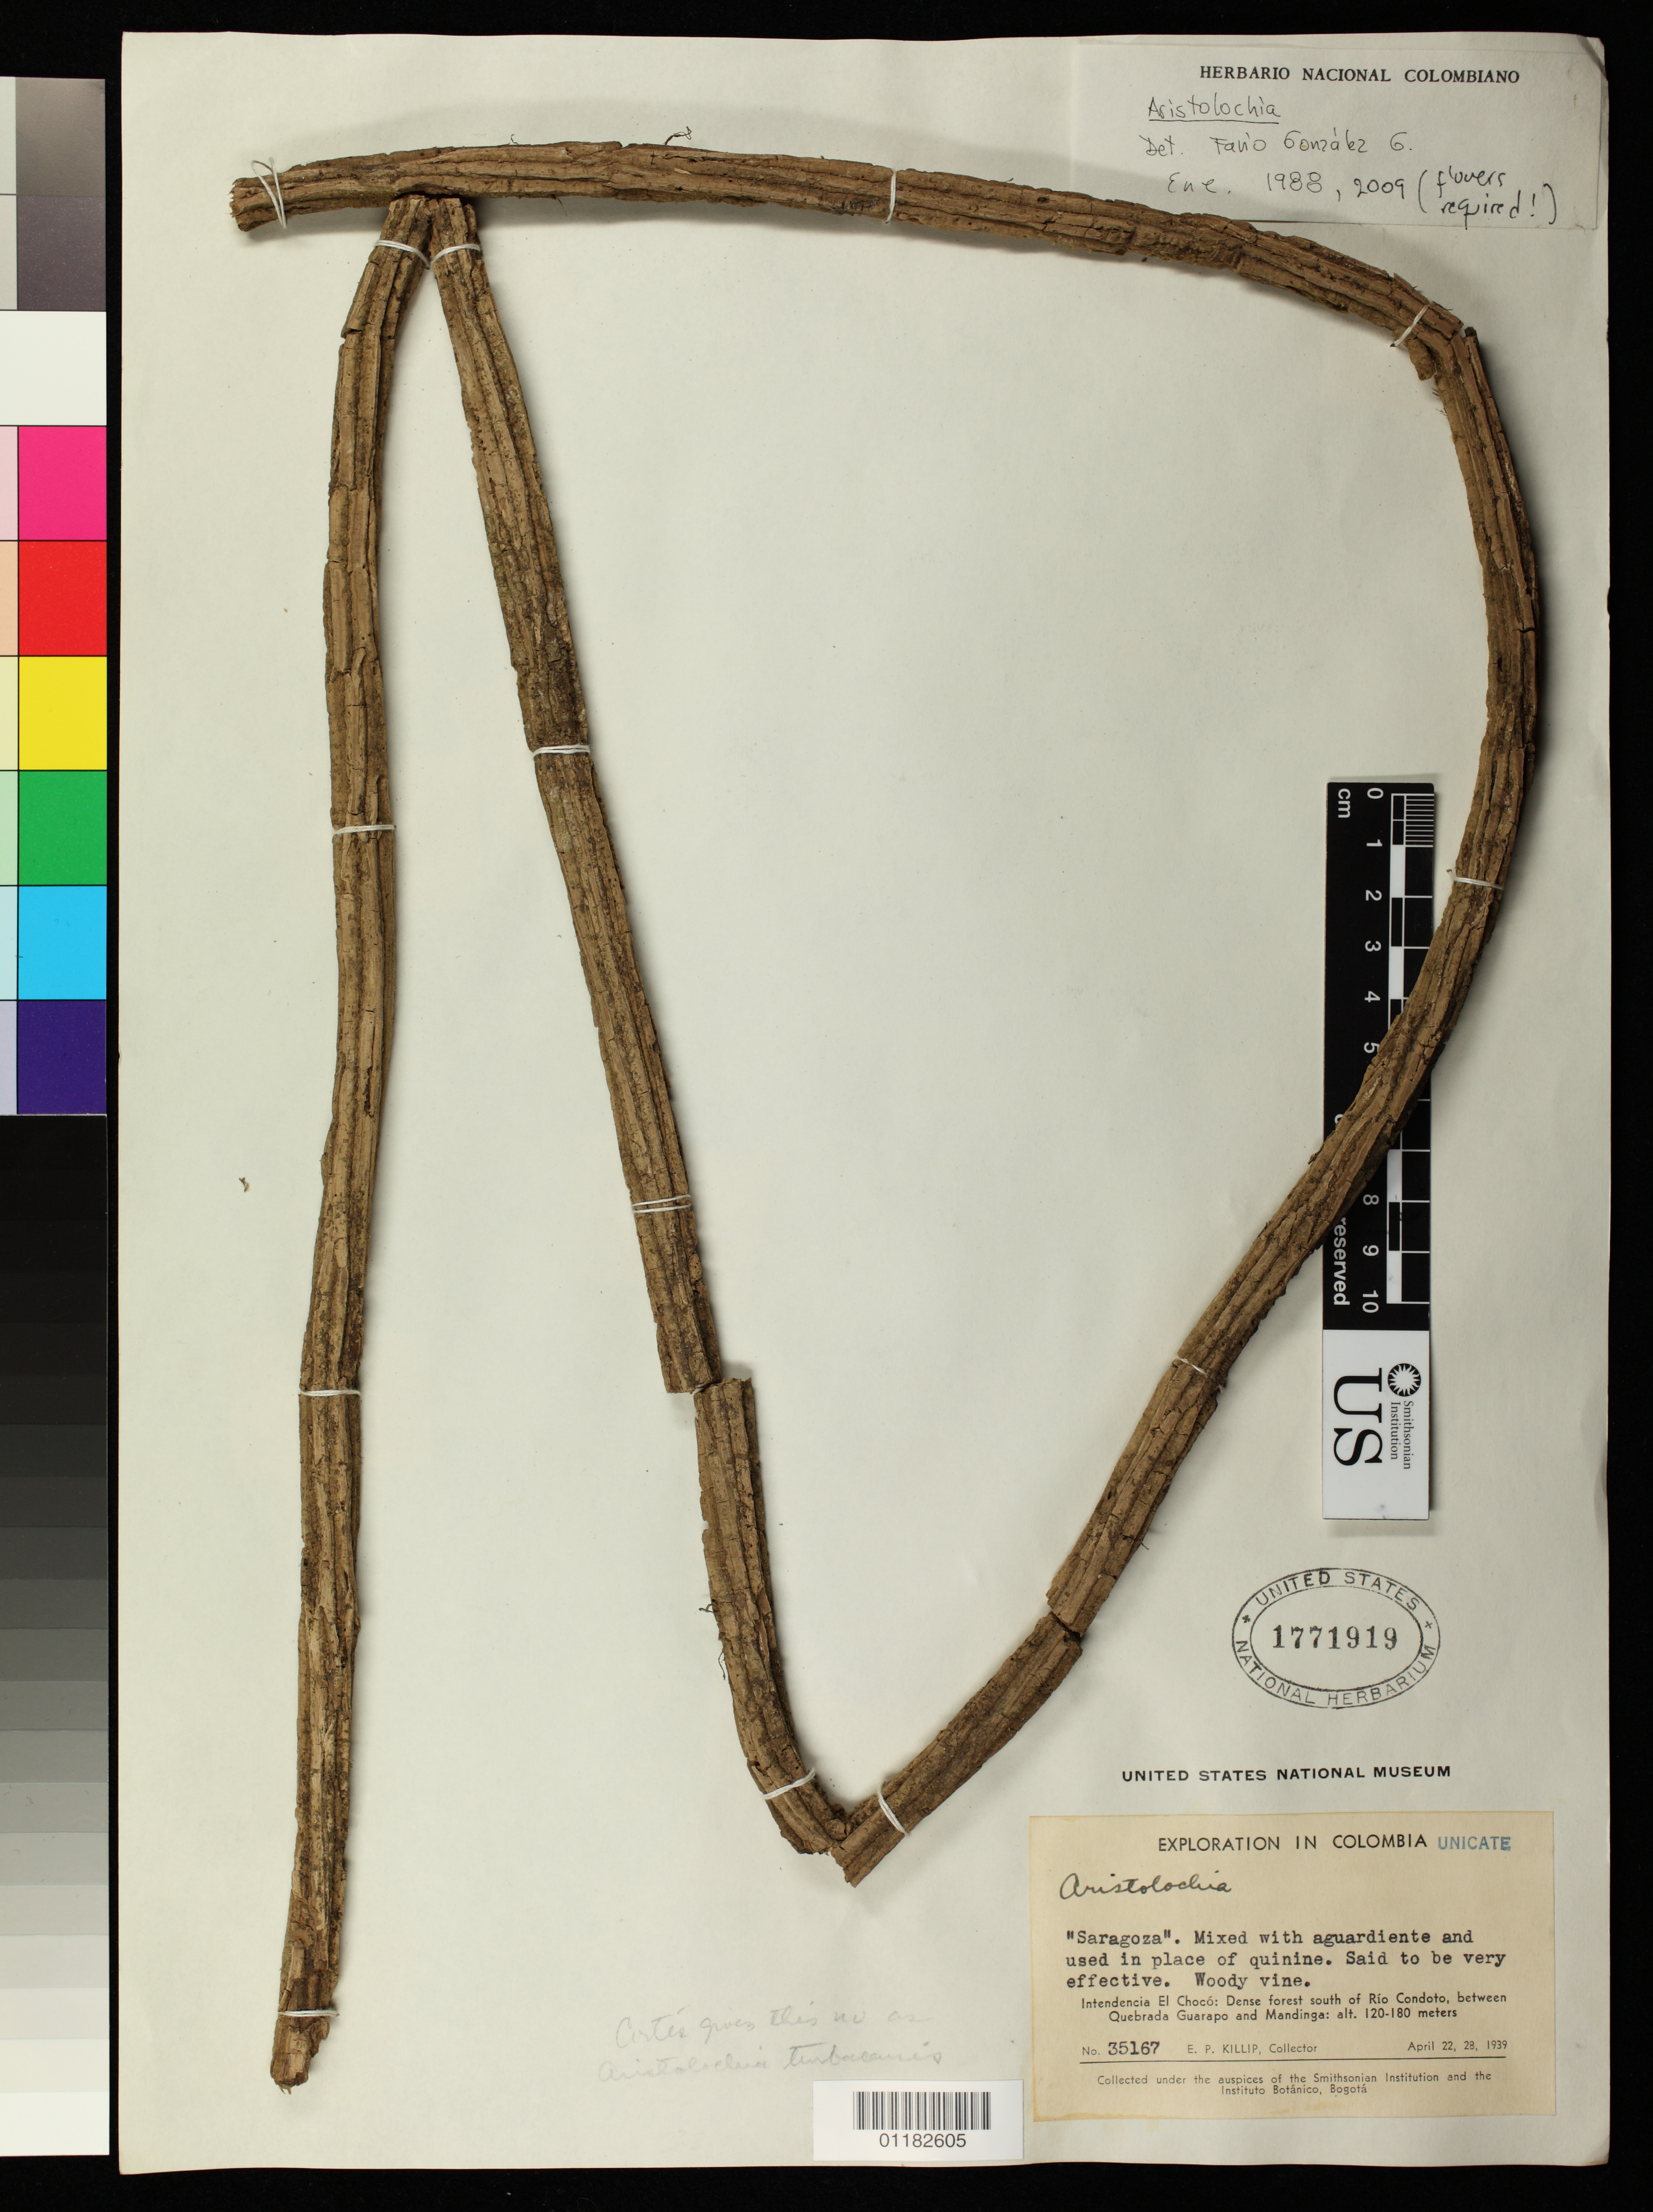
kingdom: Plantae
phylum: Tracheophyta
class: Magnoliopsida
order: Piperales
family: Aristolochiaceae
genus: Aristolochia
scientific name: Aristolochia sp.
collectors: E. P. Killip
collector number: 35167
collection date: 1939-04-22/1939-04-29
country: Colombia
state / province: Chocó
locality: Dense forest south of Rio Condoto, between Quebrada Guarapo and Mandinga.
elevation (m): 120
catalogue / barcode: US 1771919